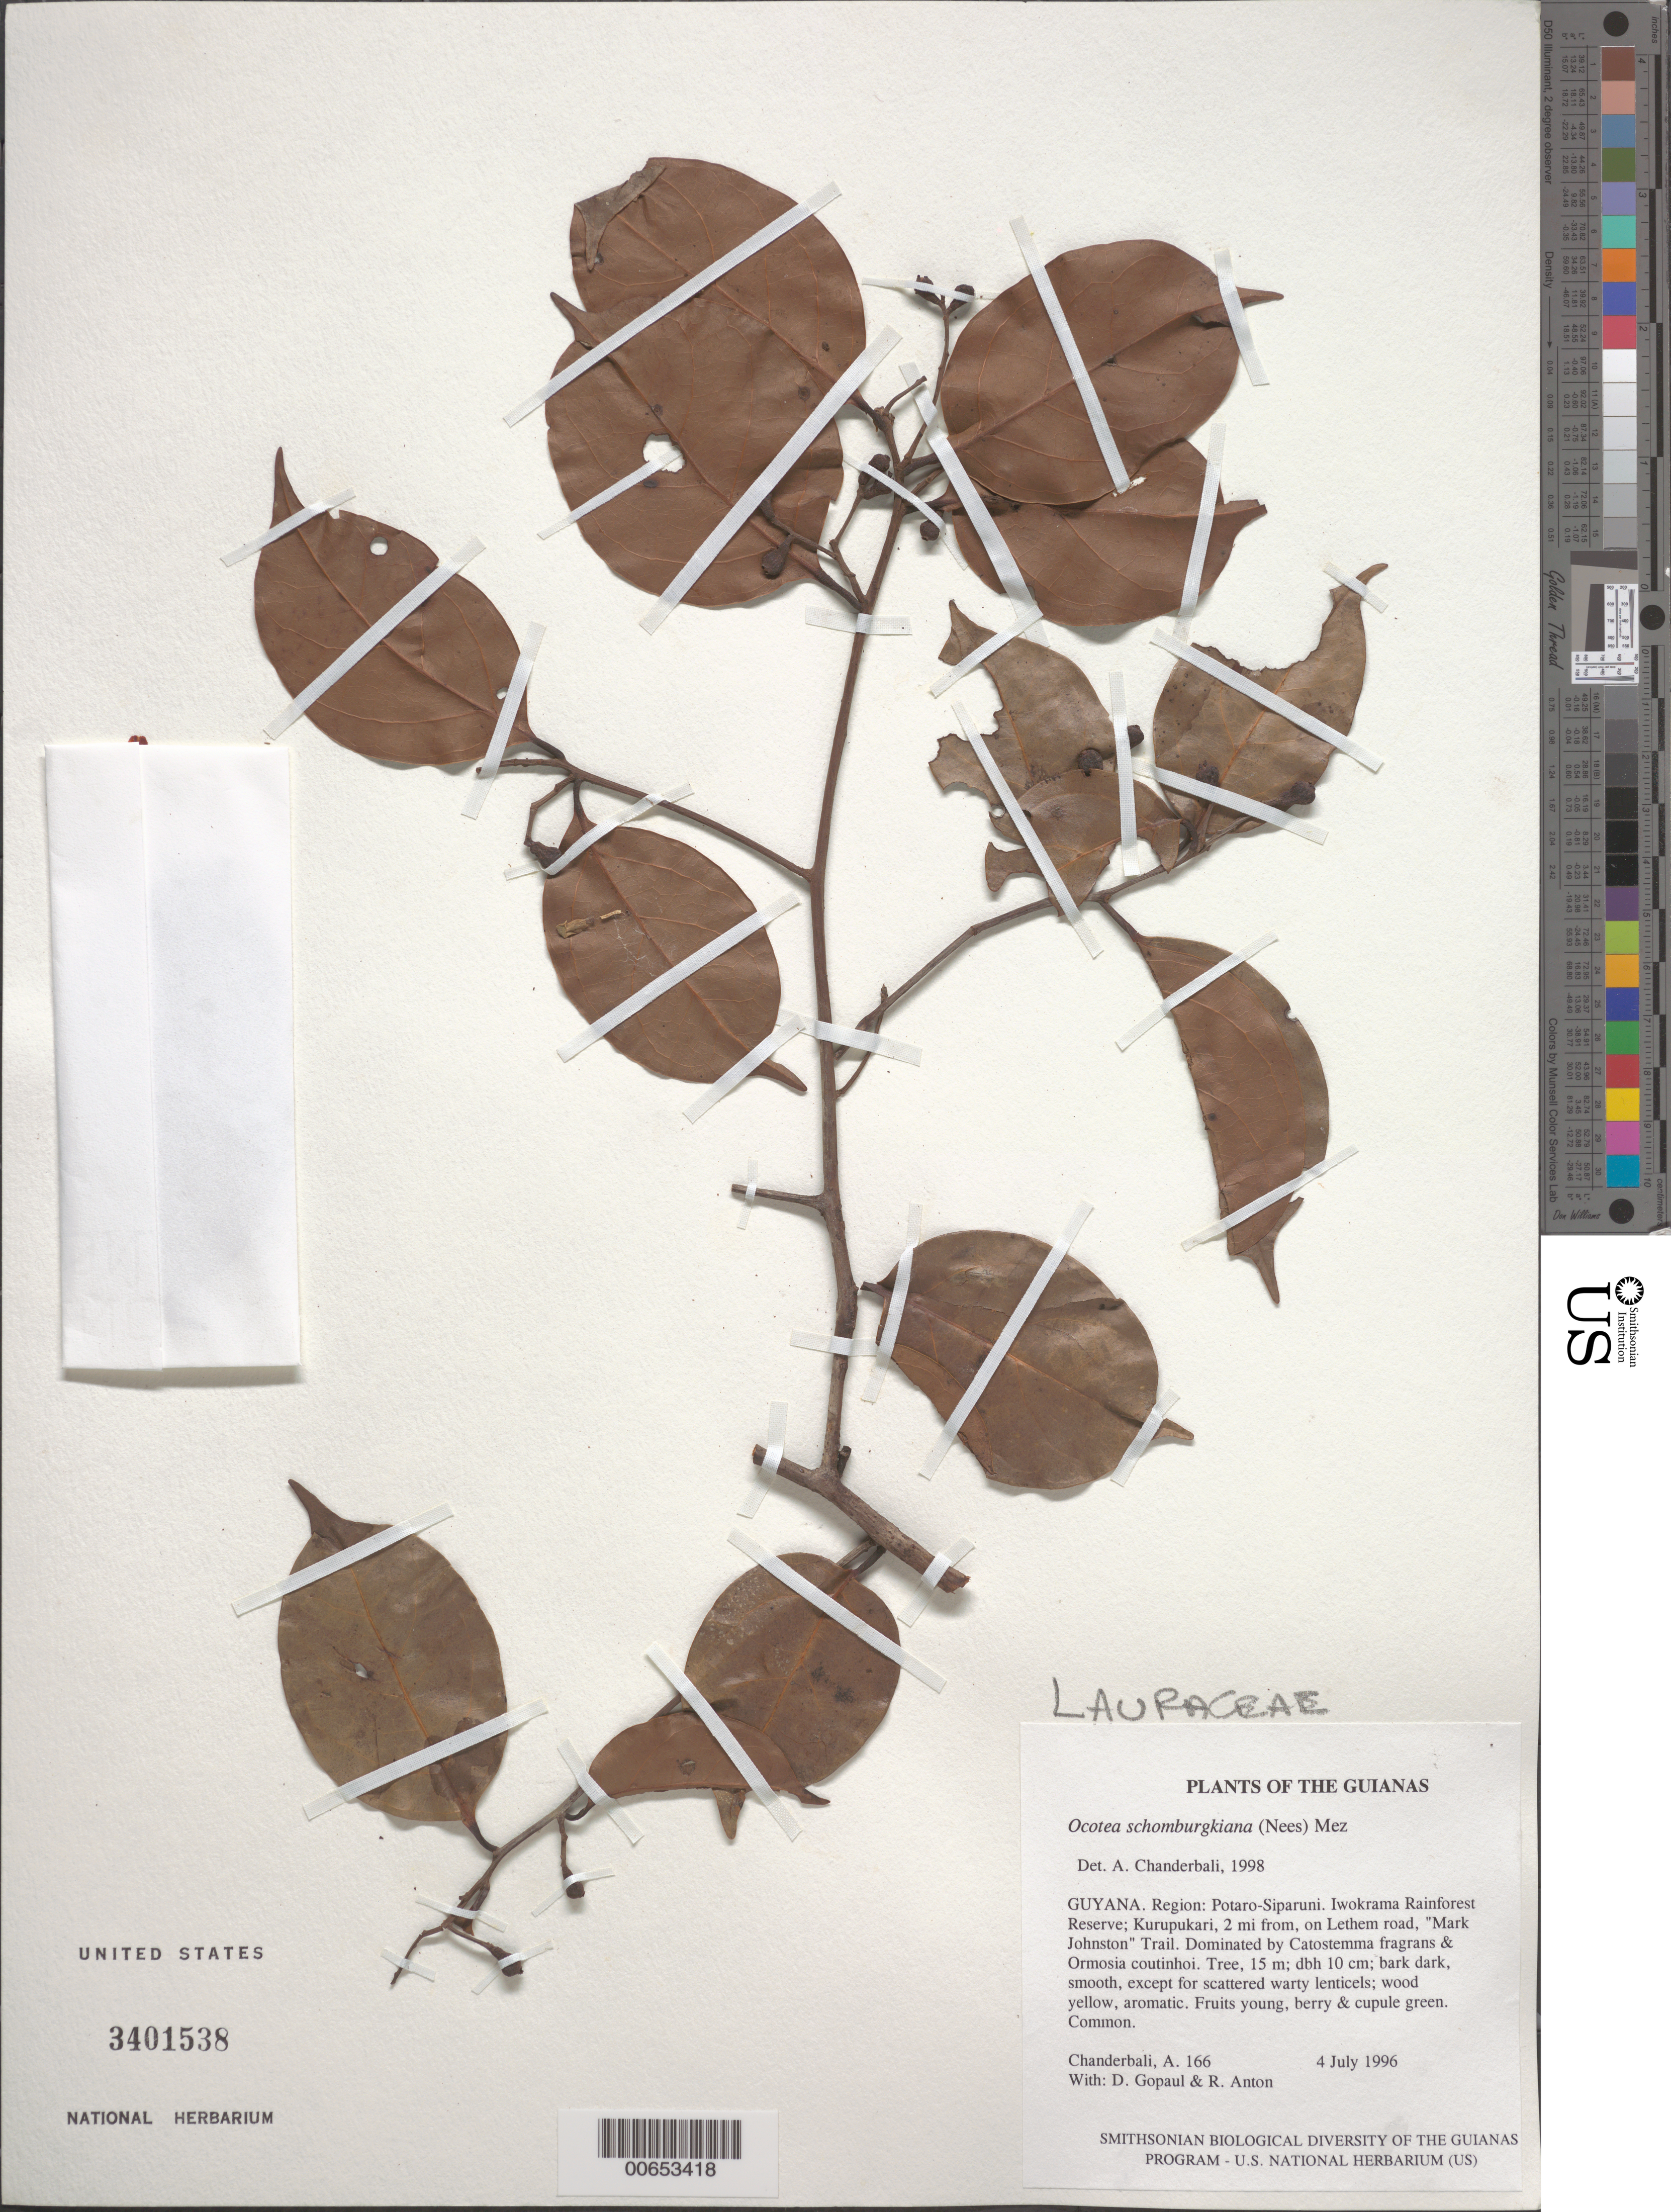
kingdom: Plantae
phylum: Tracheophyta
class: Magnoliopsida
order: Laurales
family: Lauraceae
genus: Ocotea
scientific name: Ocotea schomburgkiana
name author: (Nees) Mez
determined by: Chanderbali, Andre Shashi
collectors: A. S. Chanderbali, D. Gopaul & R. Anton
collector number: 166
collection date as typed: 4 July 1996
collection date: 1996-07-04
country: Guyana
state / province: Potaro-Siparuni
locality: Iwokrama Rainforest Reserve; Kurupukari, 2 mi from, on Lethem road, "Mark Johnston" Trail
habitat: Dominated by Catostemma fragrans & Ormosia coutinhoi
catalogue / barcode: US 3401538